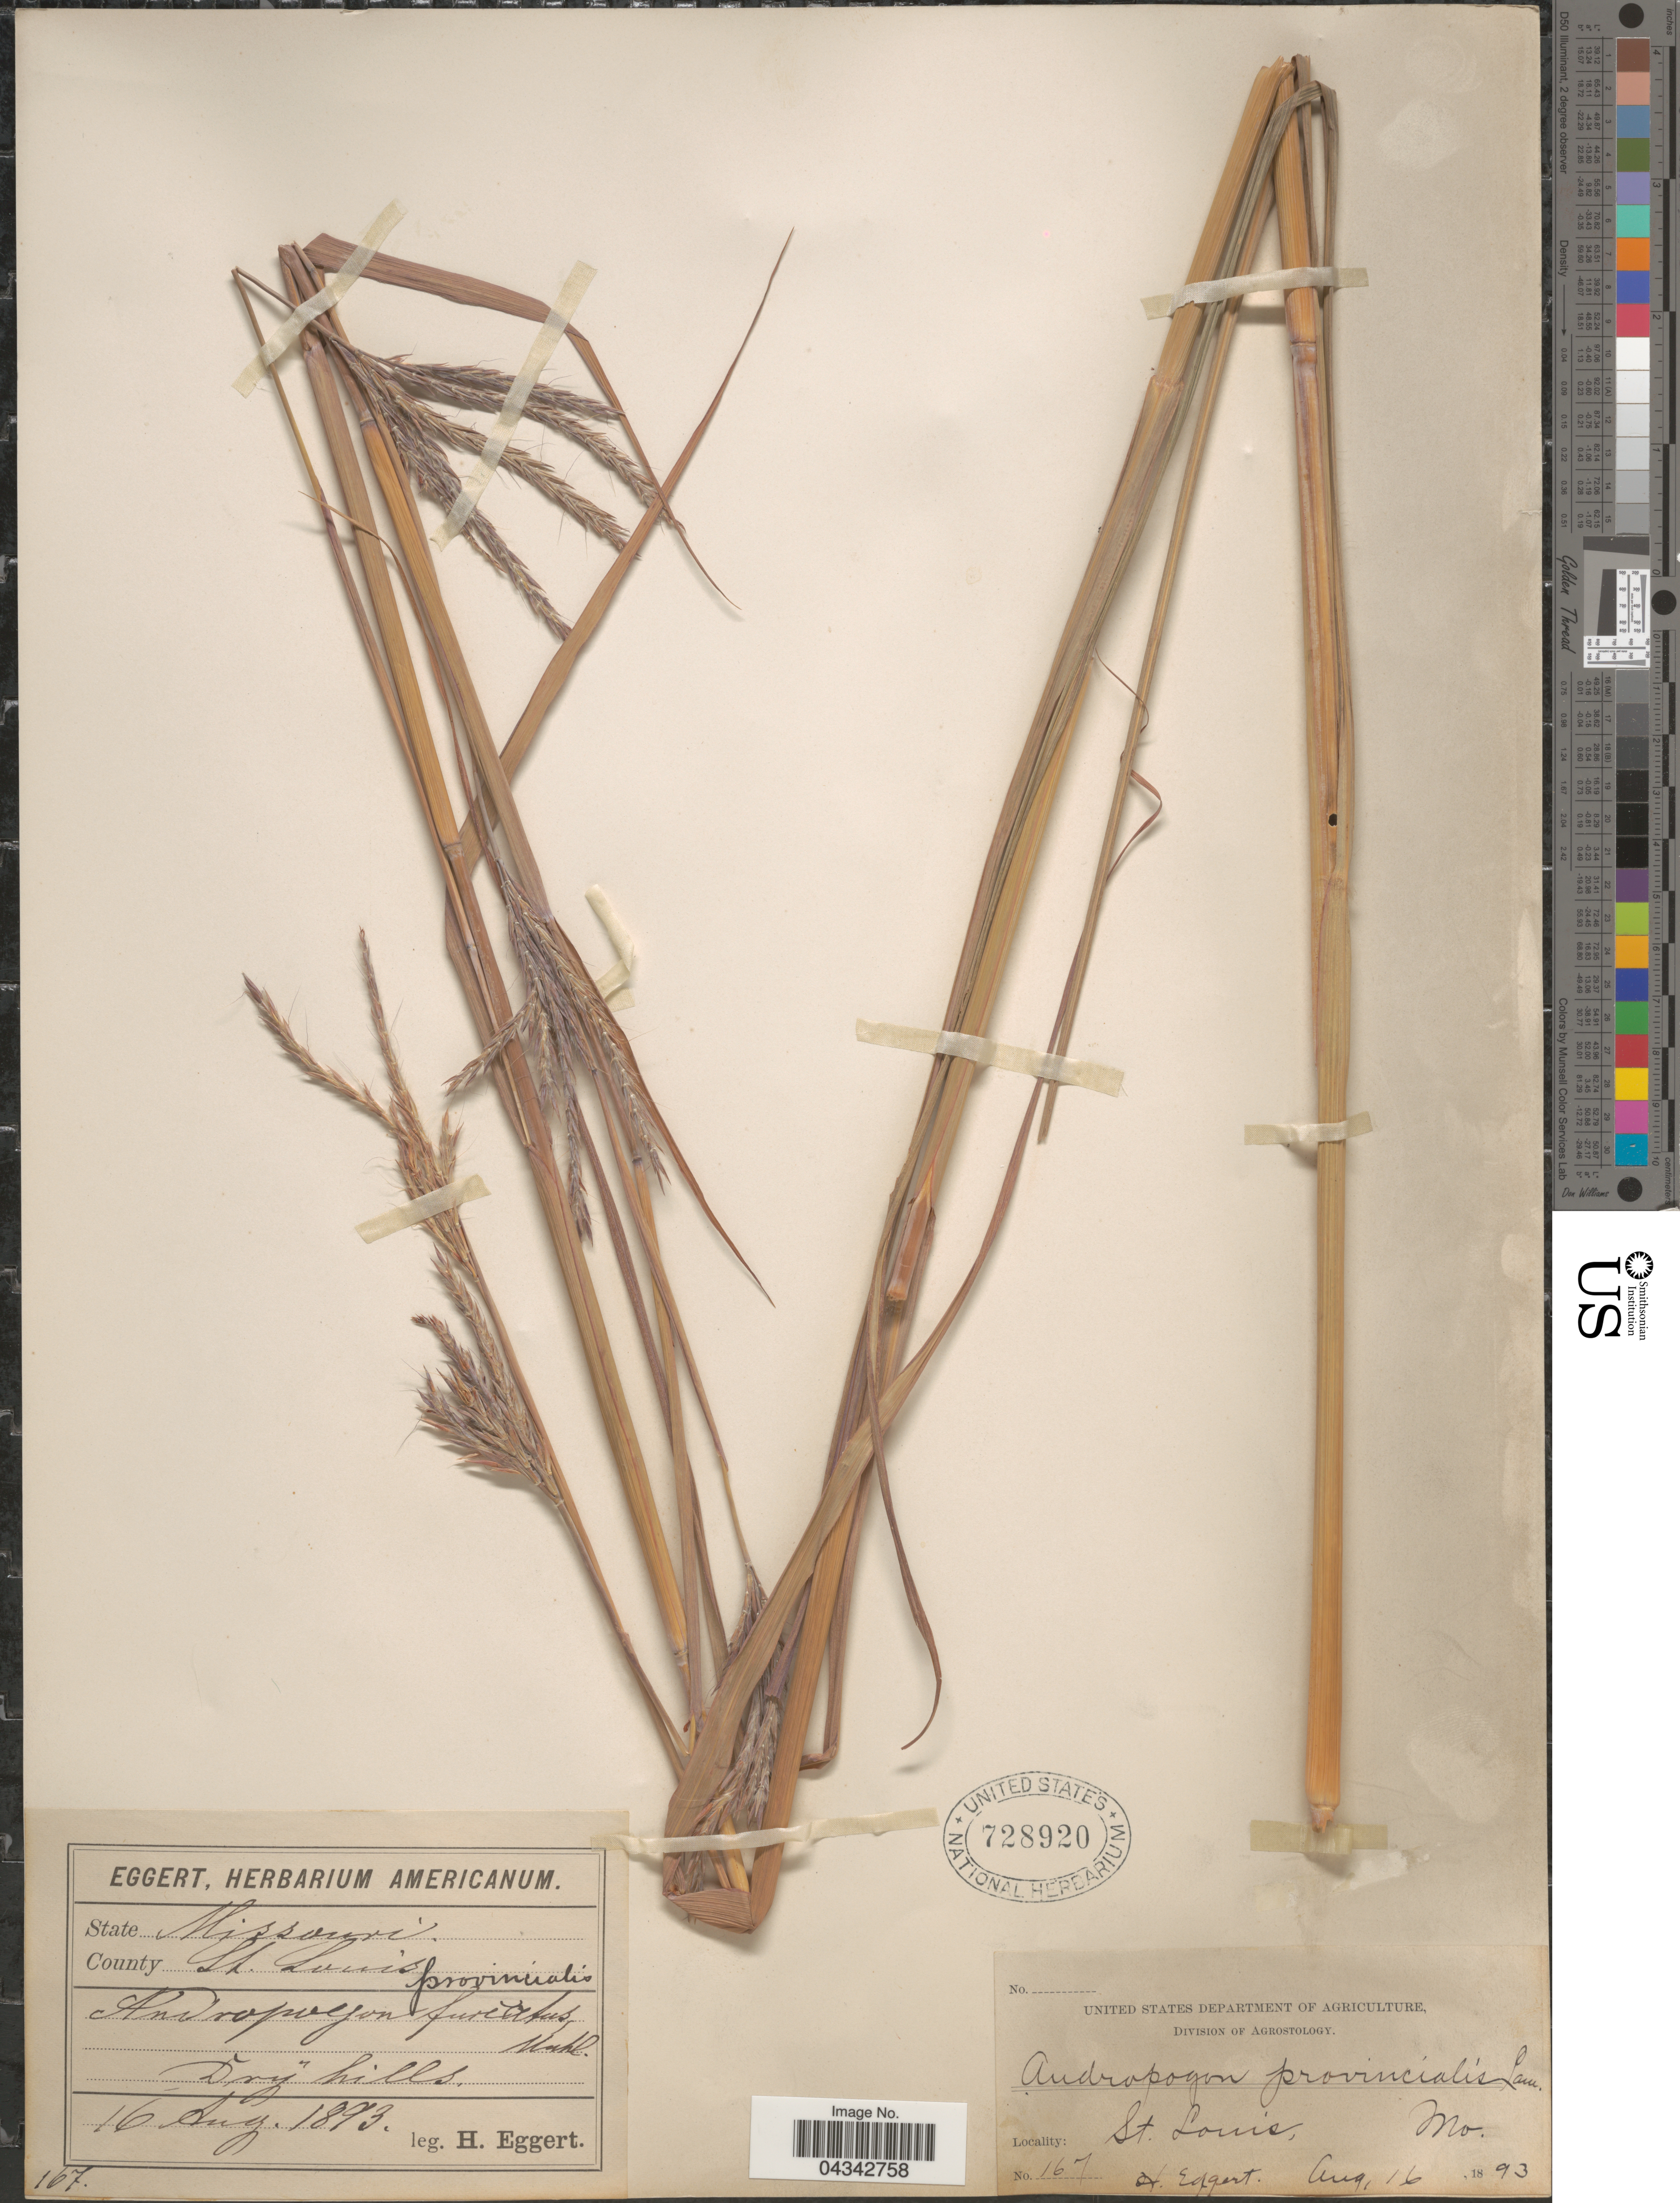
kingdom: Plantae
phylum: Tracheophyta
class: Liliopsida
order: Poales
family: Poaceae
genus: Andropogon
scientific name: Andropogon gerardii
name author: Vitman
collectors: H. Eggert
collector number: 167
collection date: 1893-08-16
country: United States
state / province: Missouri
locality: County St. Louis.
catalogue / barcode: US 728920